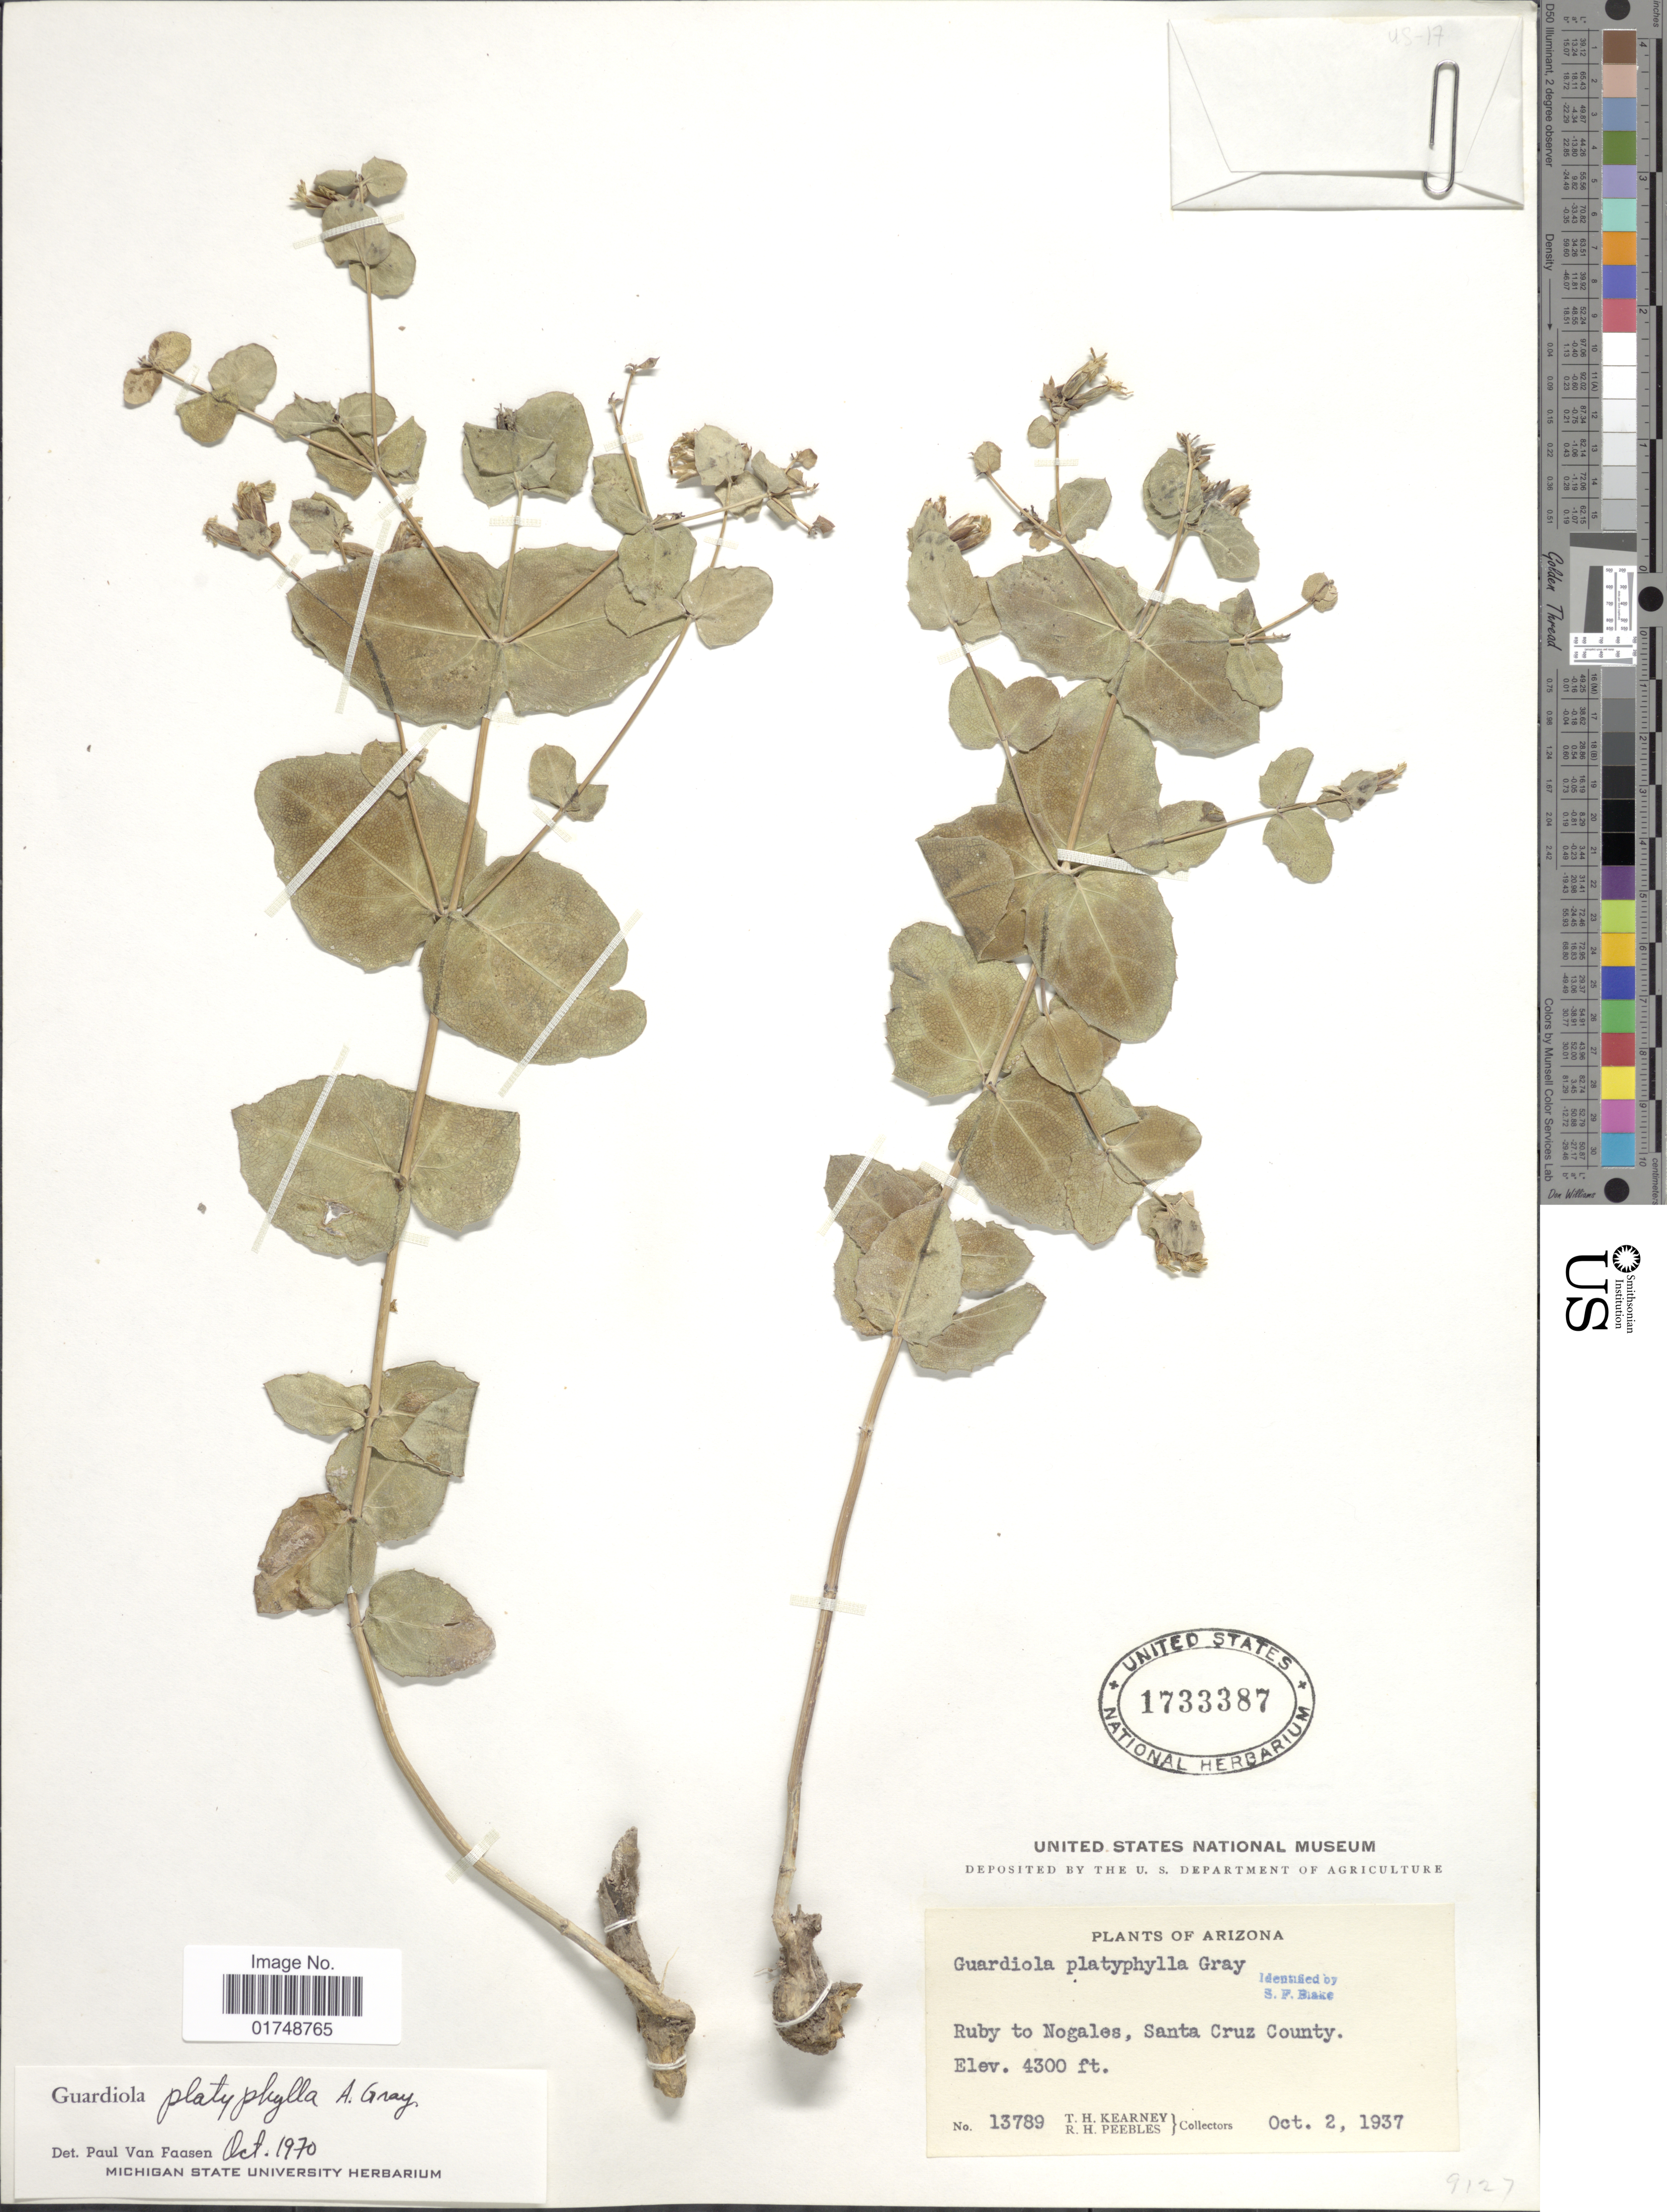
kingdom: Plantae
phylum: Tracheophyta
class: Magnoliopsida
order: Asterales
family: Asteraceae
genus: Guardiola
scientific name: Guardiola platyphylla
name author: A. Gray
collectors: T. H. Kearney & R. H. Peebles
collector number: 13789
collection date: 1937-10-02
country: United States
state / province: Arizona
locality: Ruby to Nogales, Santa Cruz County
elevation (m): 1311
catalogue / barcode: US 1733387